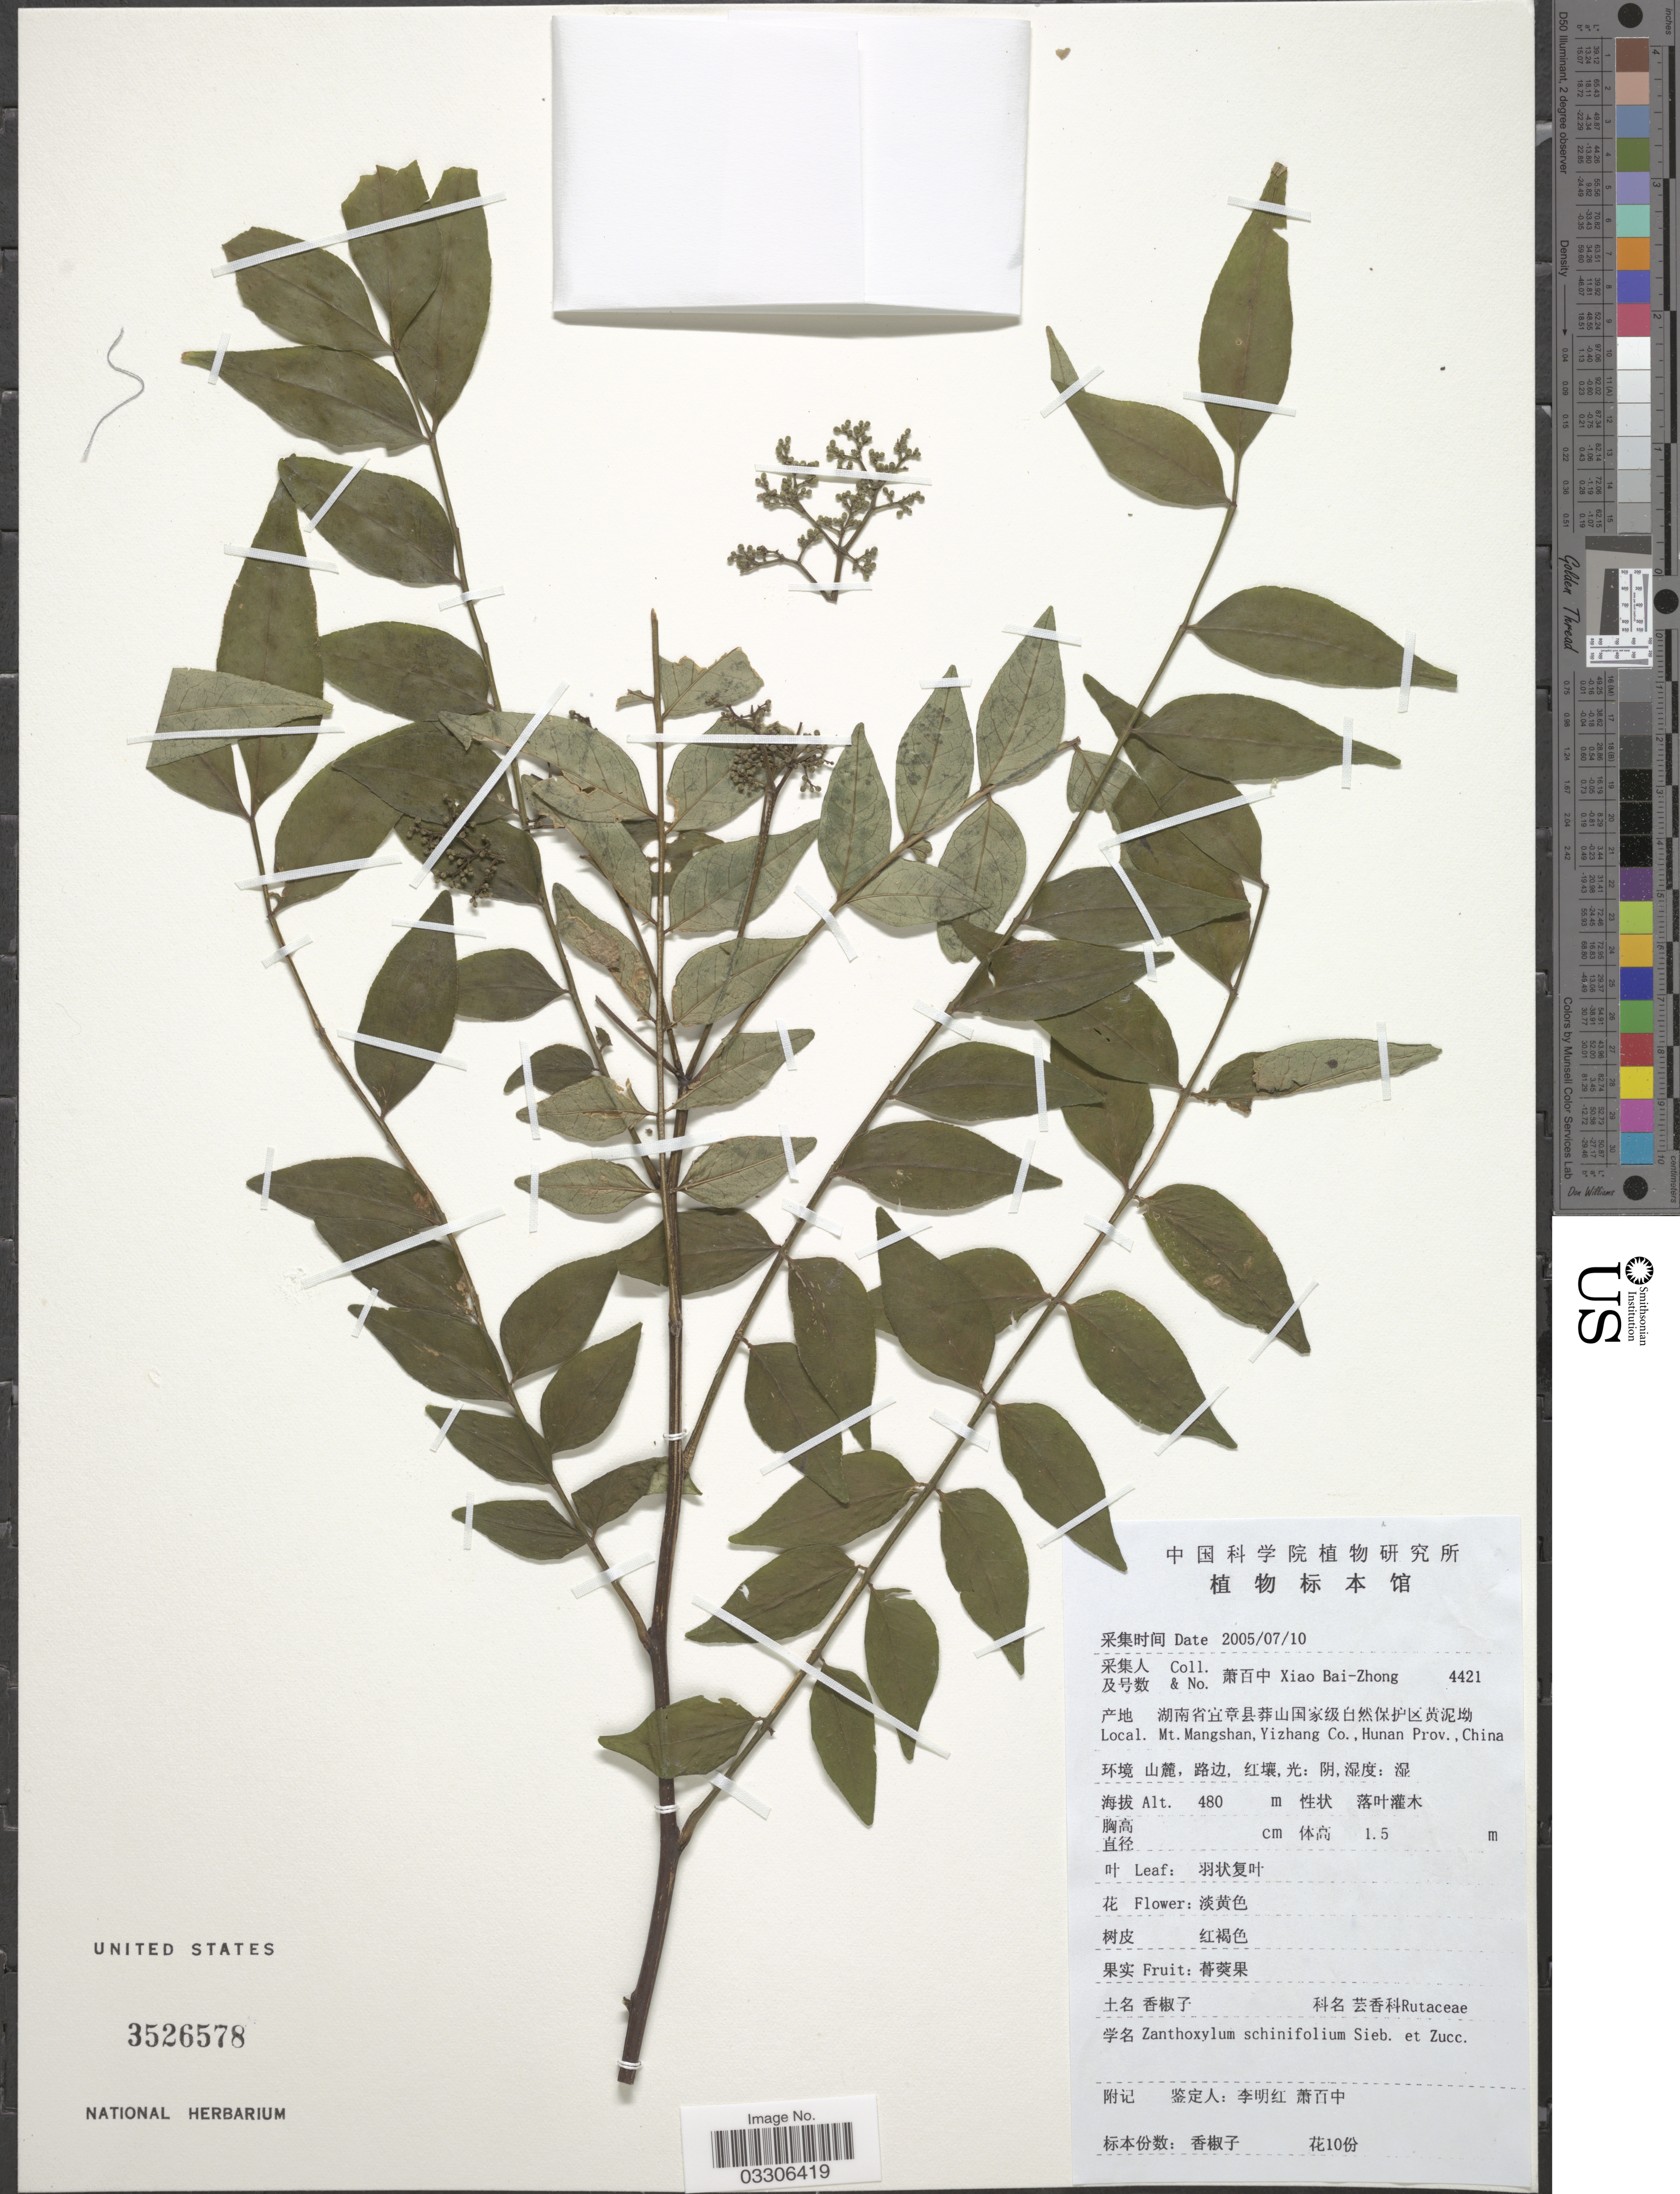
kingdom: Plantae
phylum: Tracheophyta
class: Magnoliopsida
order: Sapindales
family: Rutaceae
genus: Zanthoxylum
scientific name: Zanthoxylum schinifolium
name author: Siebold & Zucc.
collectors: B. Z. Xiao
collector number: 4421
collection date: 2005-07-10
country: China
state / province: Hunan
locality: Mt. Mangshan, Yizhang Co.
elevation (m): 480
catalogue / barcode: US 3526578